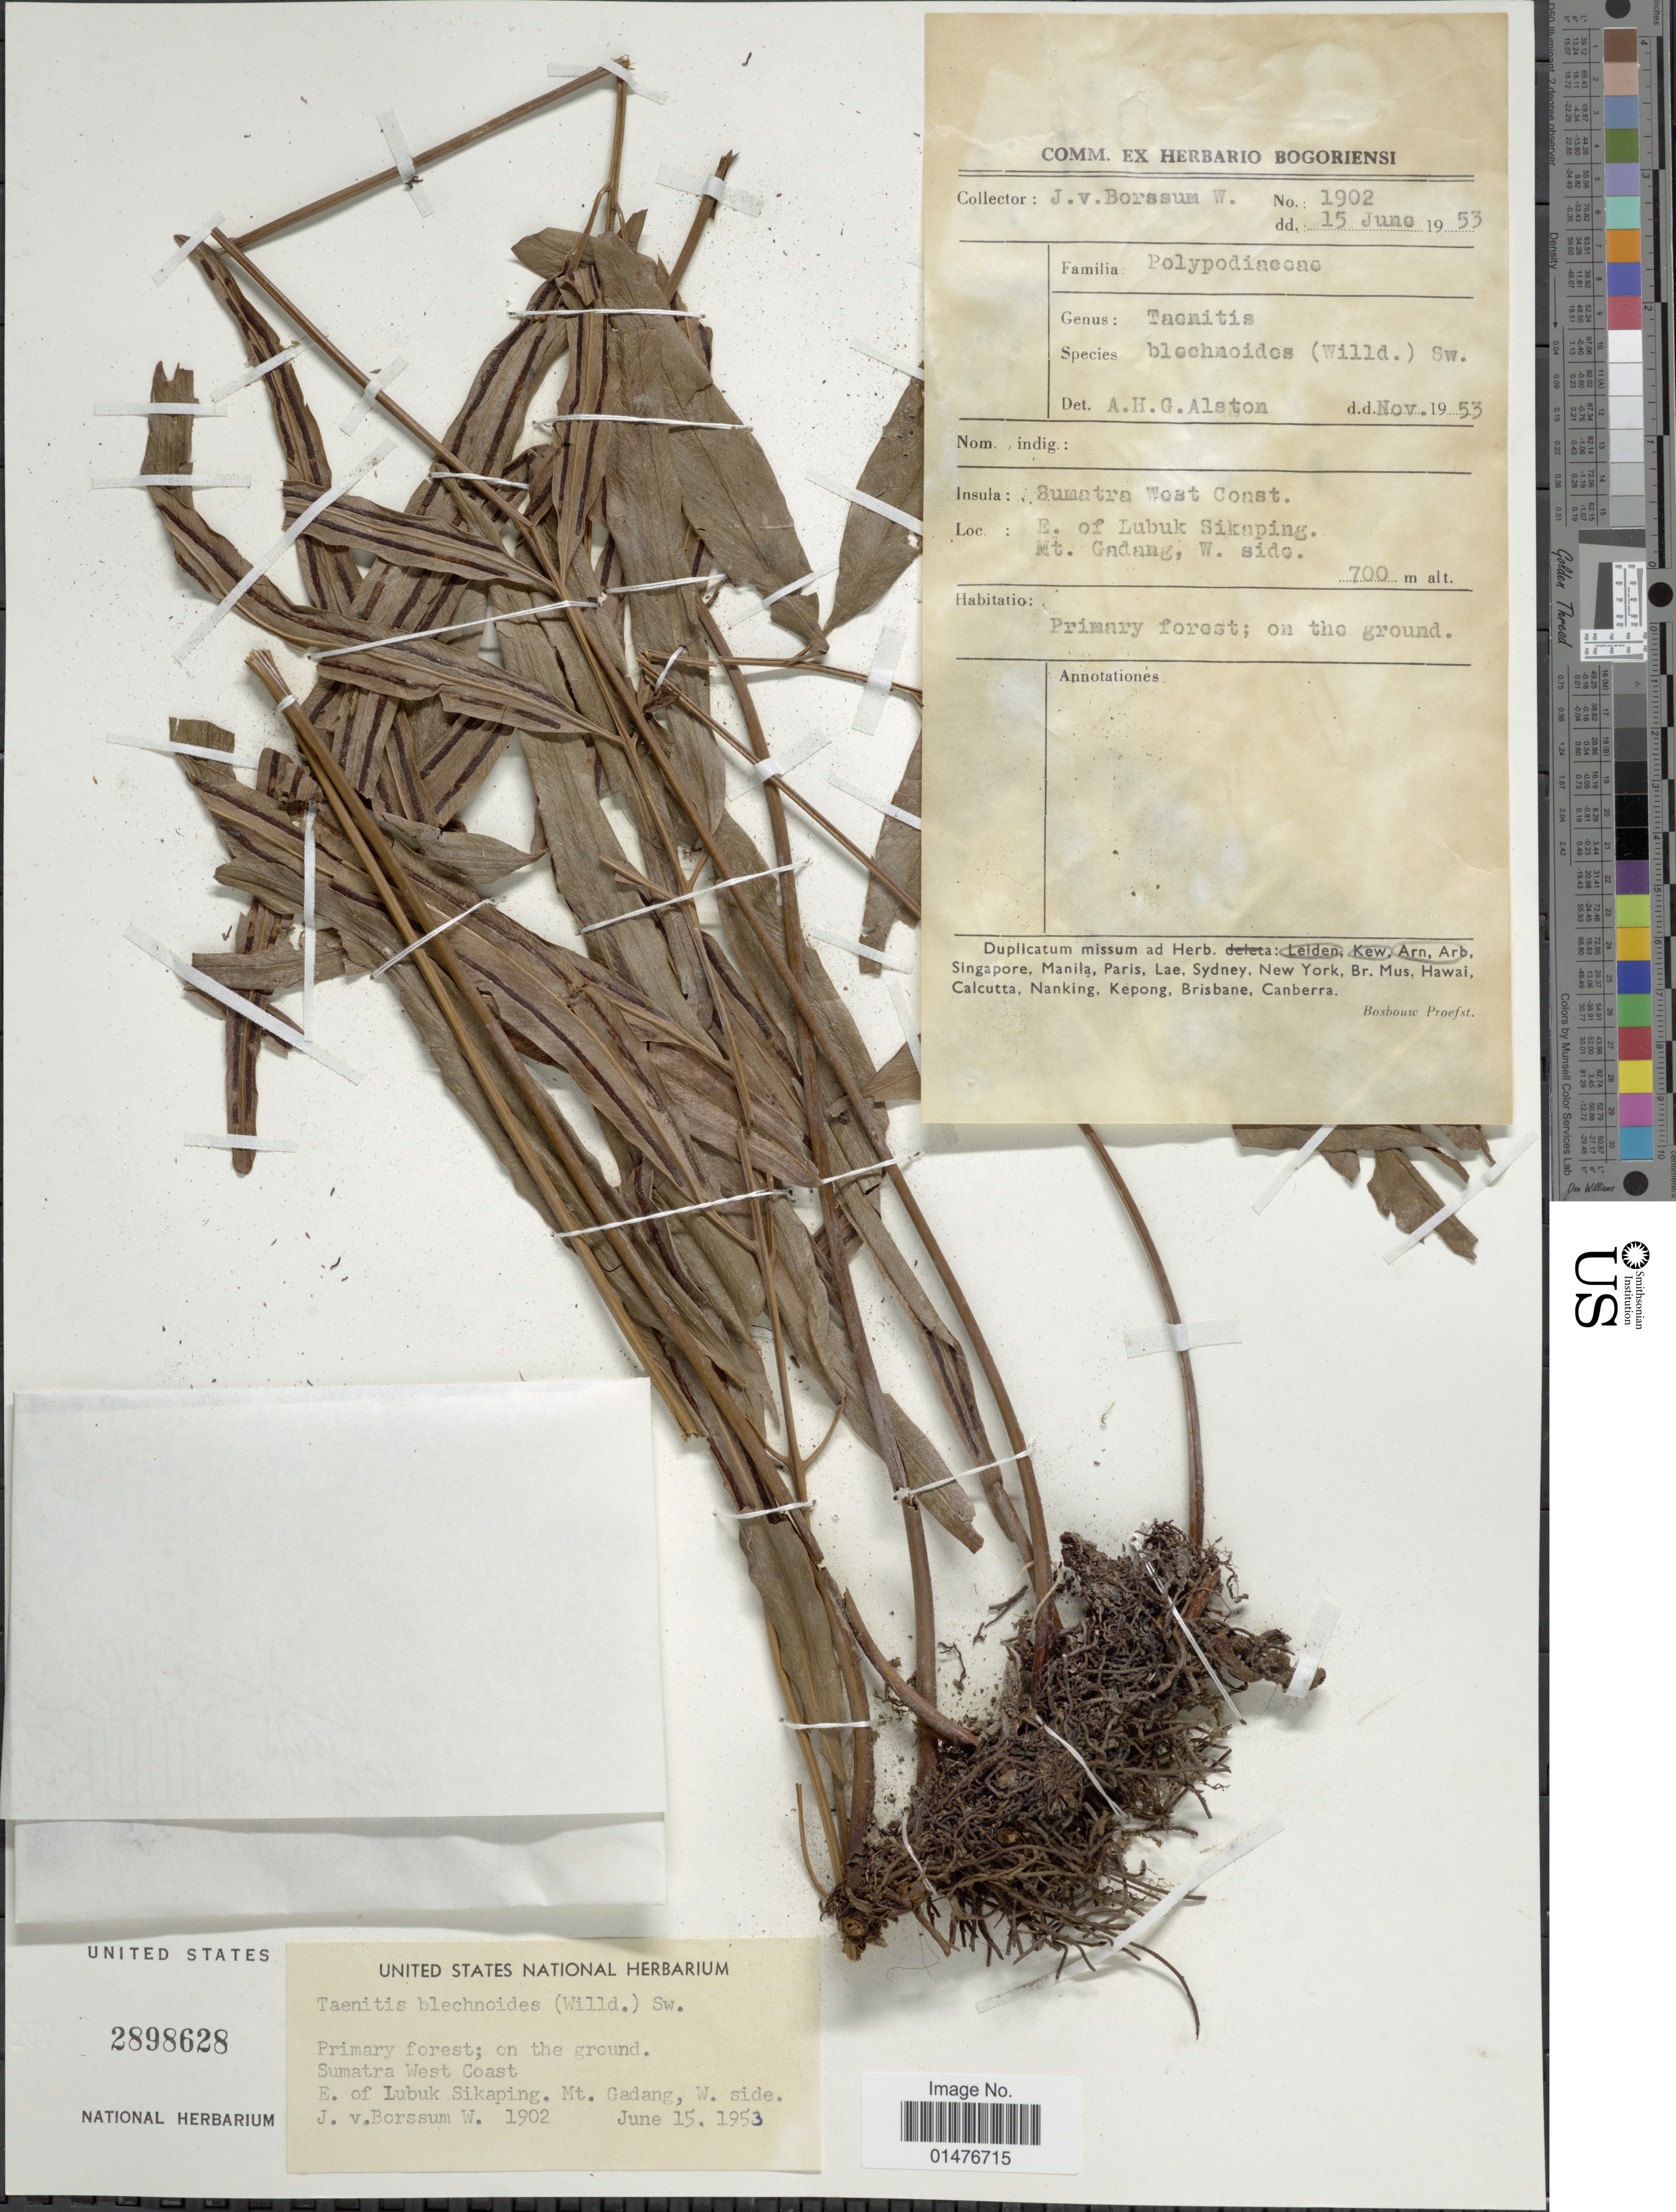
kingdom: Plantae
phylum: Tracheophyta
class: Polypodiopsida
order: Polypodiales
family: Pteridaceae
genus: Taenitis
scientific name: Taenitis blechnoides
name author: (Willd.) Sw.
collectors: J. Borssum Waalkes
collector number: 1902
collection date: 1953-06-15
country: Indonesia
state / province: Sumatra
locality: Primary forest; on the ground, Sumatra west Coast, E. of Lubuk Sikaping. Mt. Gadang, W. Side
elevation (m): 700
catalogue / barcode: US 2892628